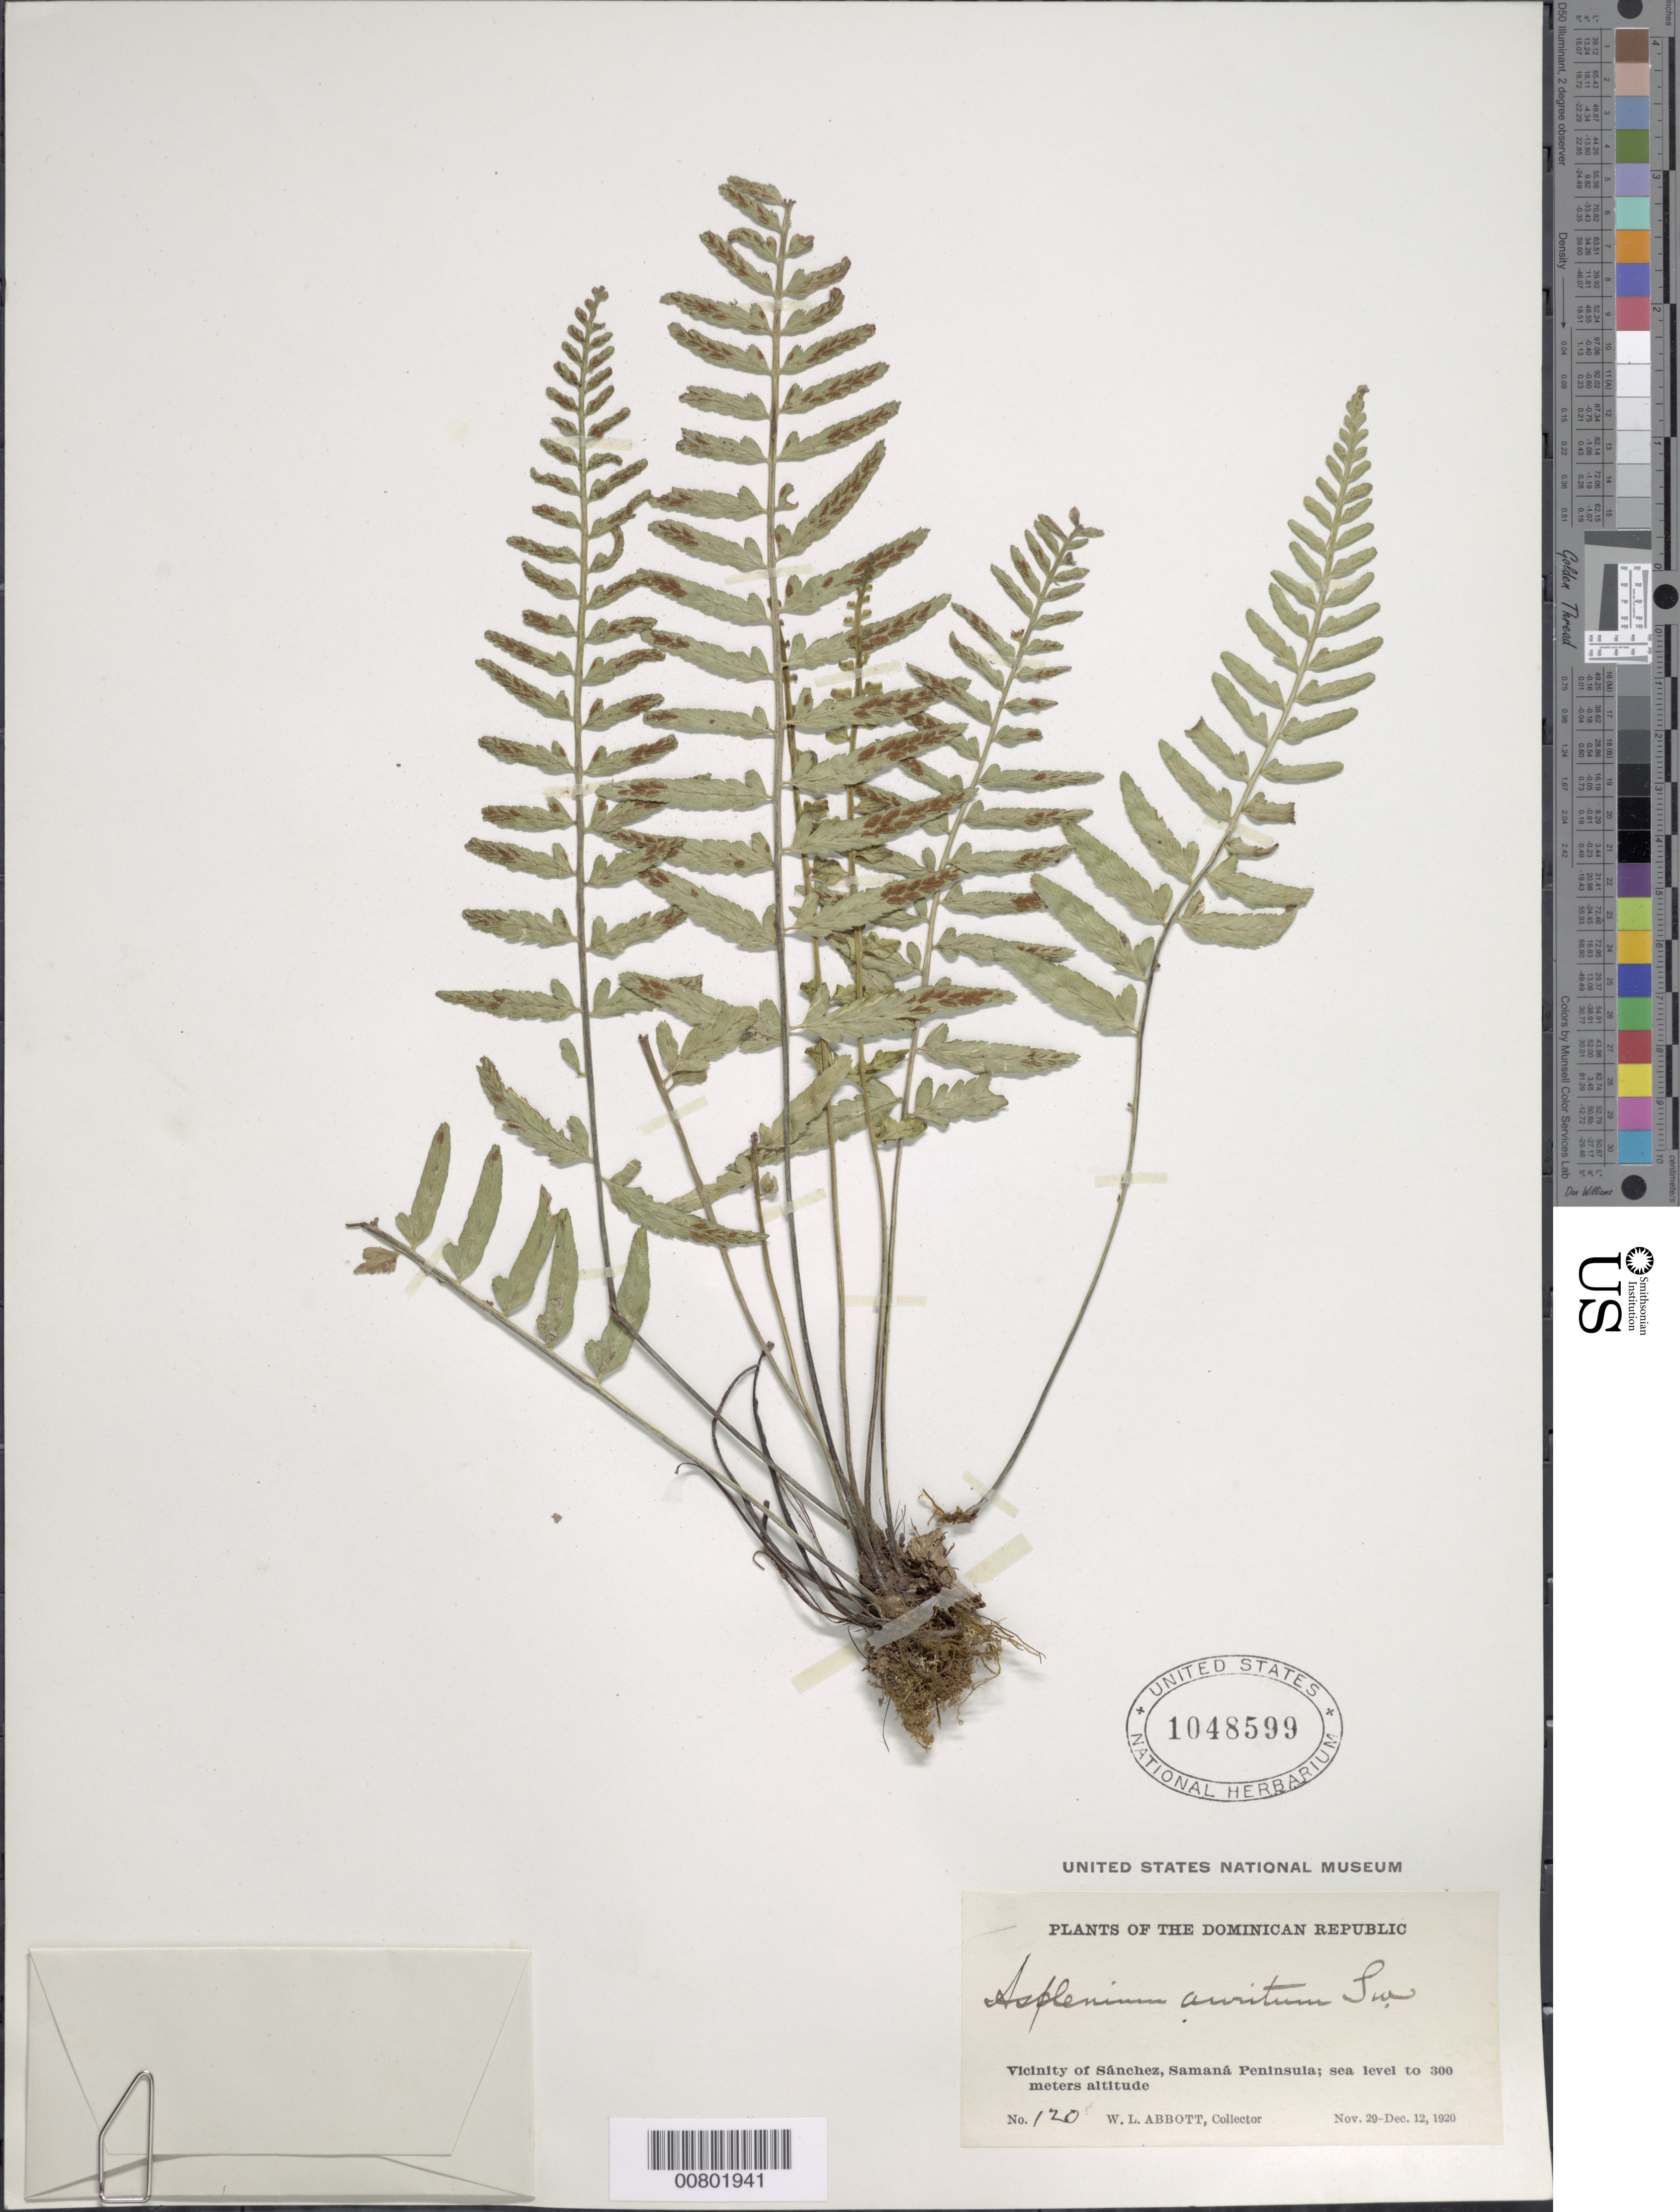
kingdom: Plantae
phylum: Tracheophyta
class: Polypodiopsida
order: Polypodiales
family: Aspleniaceae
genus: Asplenium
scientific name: Asplenium auritum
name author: Sw.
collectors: W. L. Abbott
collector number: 120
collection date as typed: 29 Nov 1920 to 12 Dec 1920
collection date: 1920-11-29/1920-12-12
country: Dominican Republic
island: Hispaniola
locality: Sanchez vicinity, Samana Peninsula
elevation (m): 0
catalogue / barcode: US 1048599